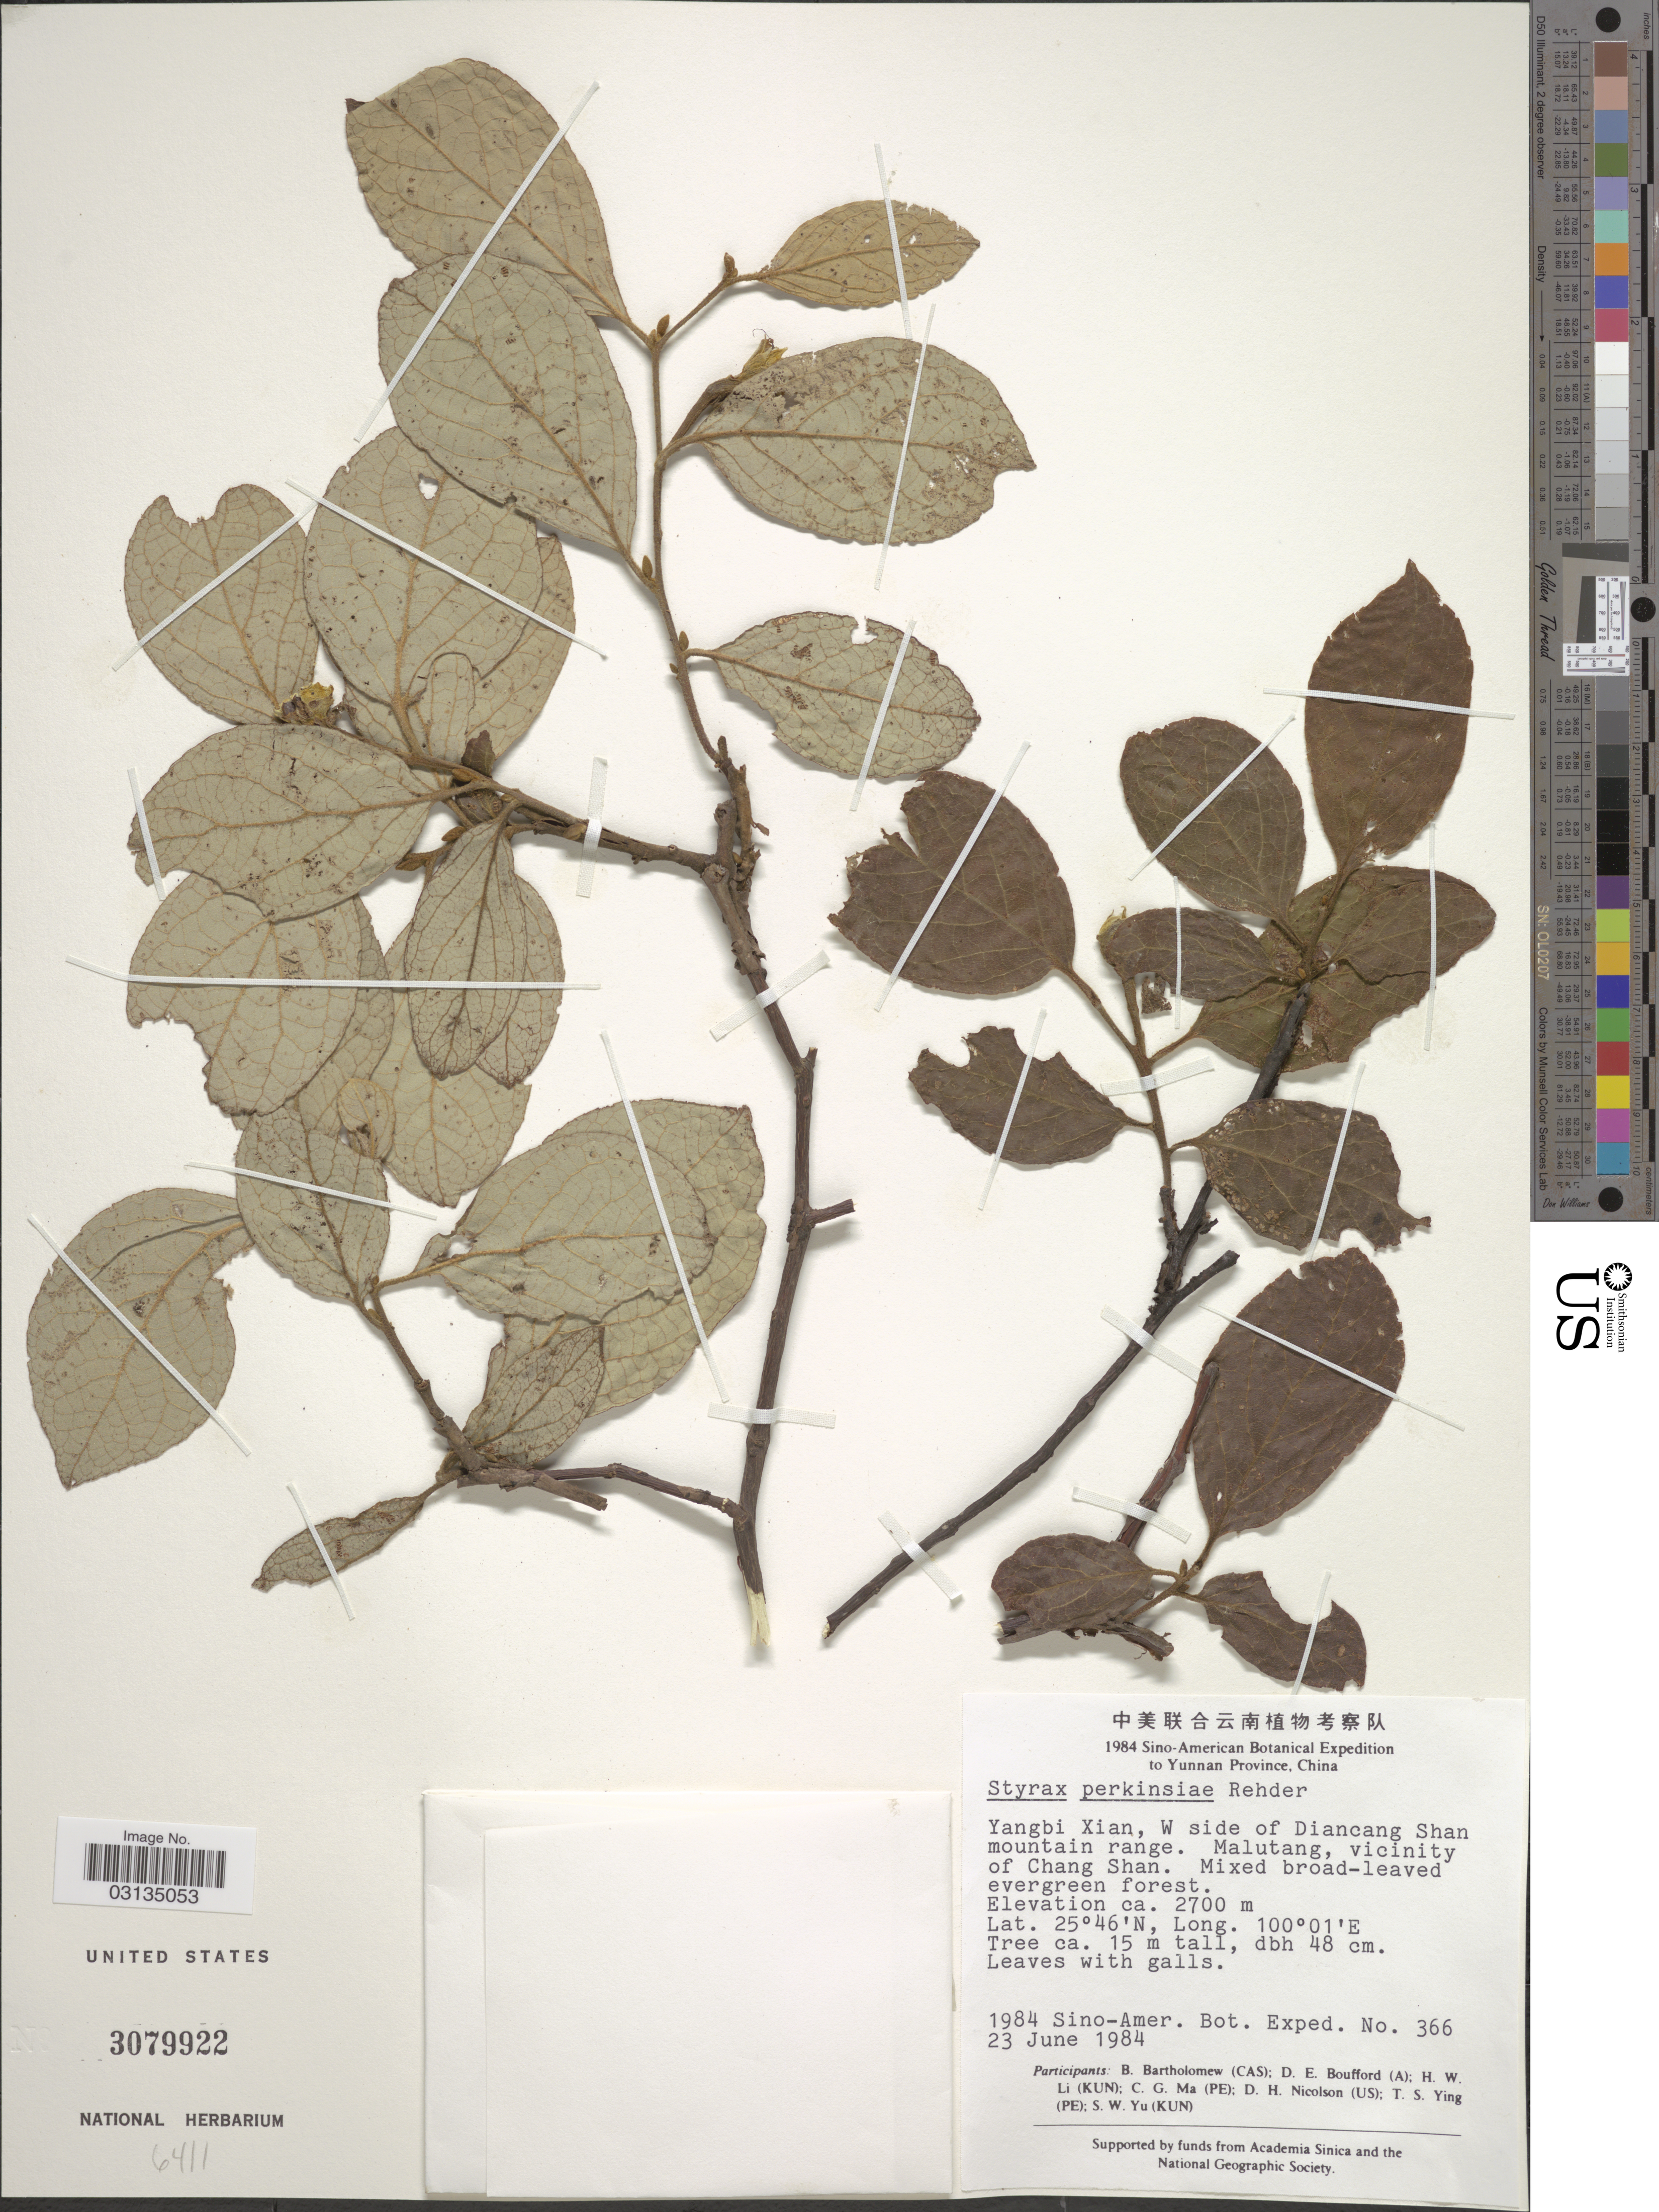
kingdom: Plantae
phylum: Tracheophyta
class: Magnoliopsida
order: Ericales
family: Styracaceae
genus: Styrax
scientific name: Styrax perkinsiae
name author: Rehder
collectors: Sino-Amer. Bot. Exped. 1984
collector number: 366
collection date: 1984-06-23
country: China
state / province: Yunnan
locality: Yunnan Province, Yangbi Xian, W side of Diancang Shan mountain range, Malutang, vicinity of Chang Shan.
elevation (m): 2700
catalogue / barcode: US 3079922